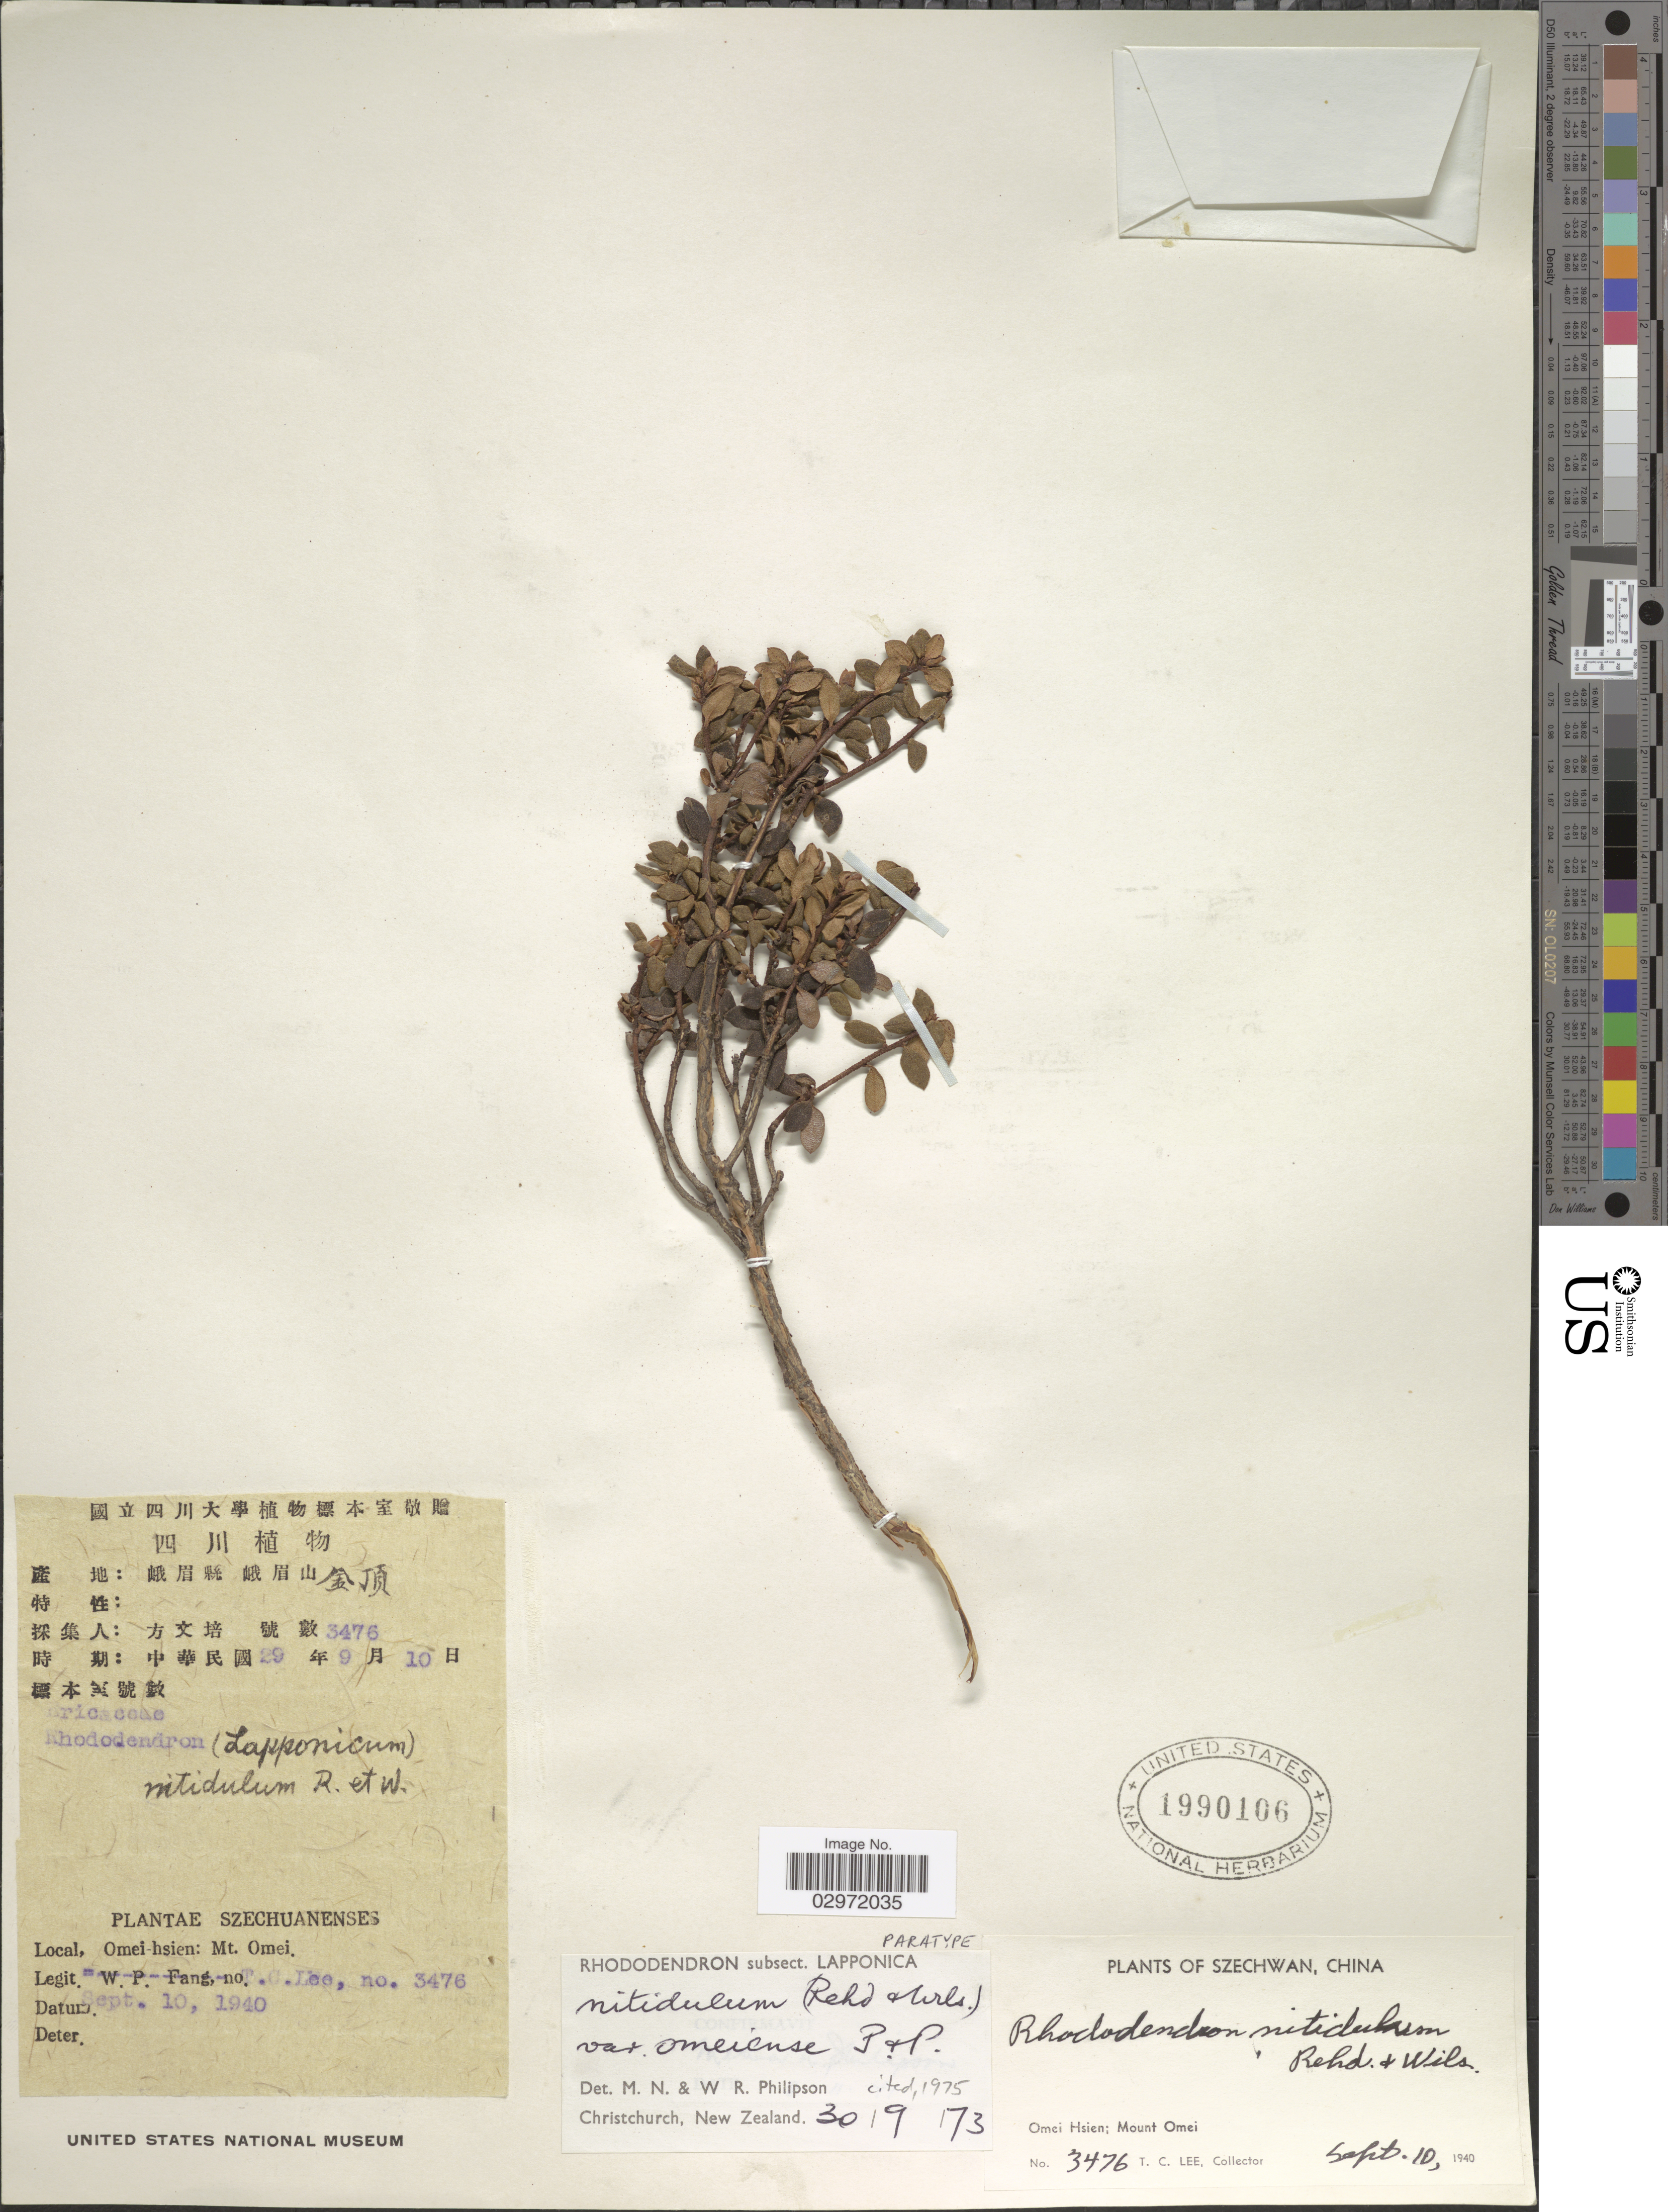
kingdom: Plantae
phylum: Tracheophyta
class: Magnoliopsida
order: Ericales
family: Ericaceae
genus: Rhododendron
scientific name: Rhododendron nitidulum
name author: Rehder & E.H. Wilson in Sarg.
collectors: T. Lee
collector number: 3476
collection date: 1940-09-10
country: China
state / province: Sichuan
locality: Szechwan. Omei Hsien; Mount Omei.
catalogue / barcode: US 1990106